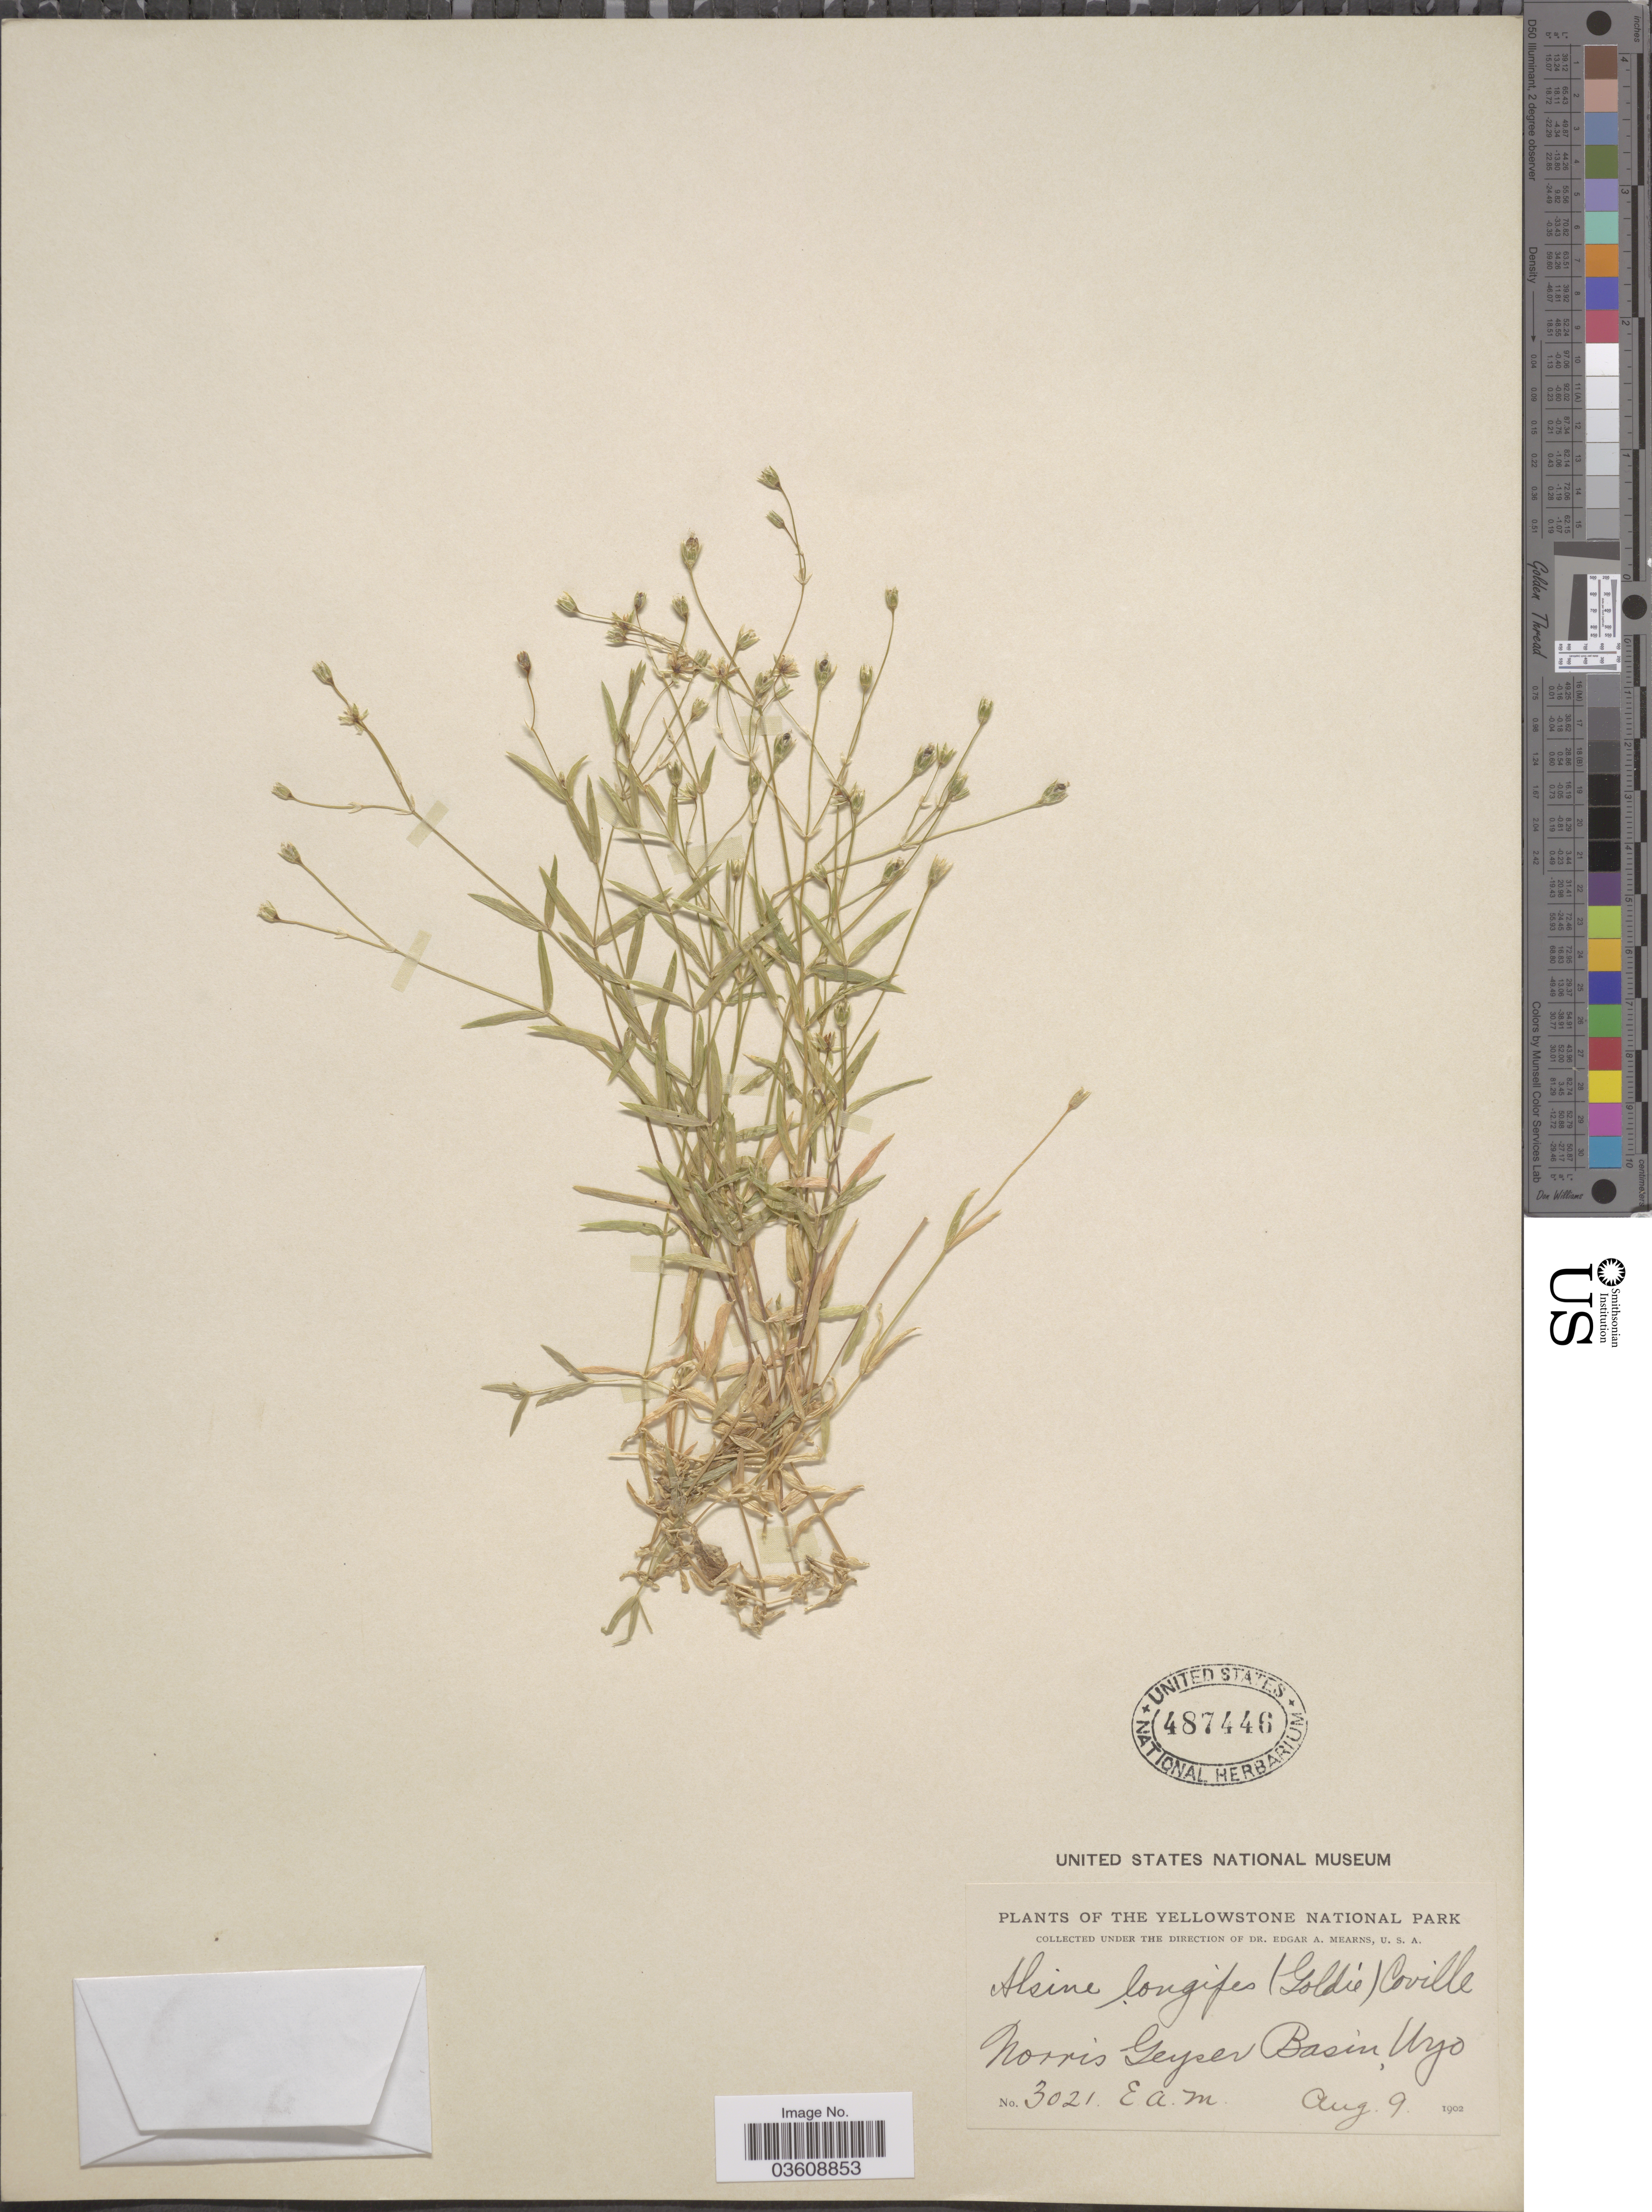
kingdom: Plantae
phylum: Tracheophyta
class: Magnoliopsida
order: Caryophyllales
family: Caryophyllaceae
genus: Stellaria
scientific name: Stellaria longipes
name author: Goldie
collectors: E. A. Mearns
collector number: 3021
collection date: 1902-08-09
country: United States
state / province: Wyoming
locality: The Yellowstone National Park. Morris Geyser Basin.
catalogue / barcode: US 487446